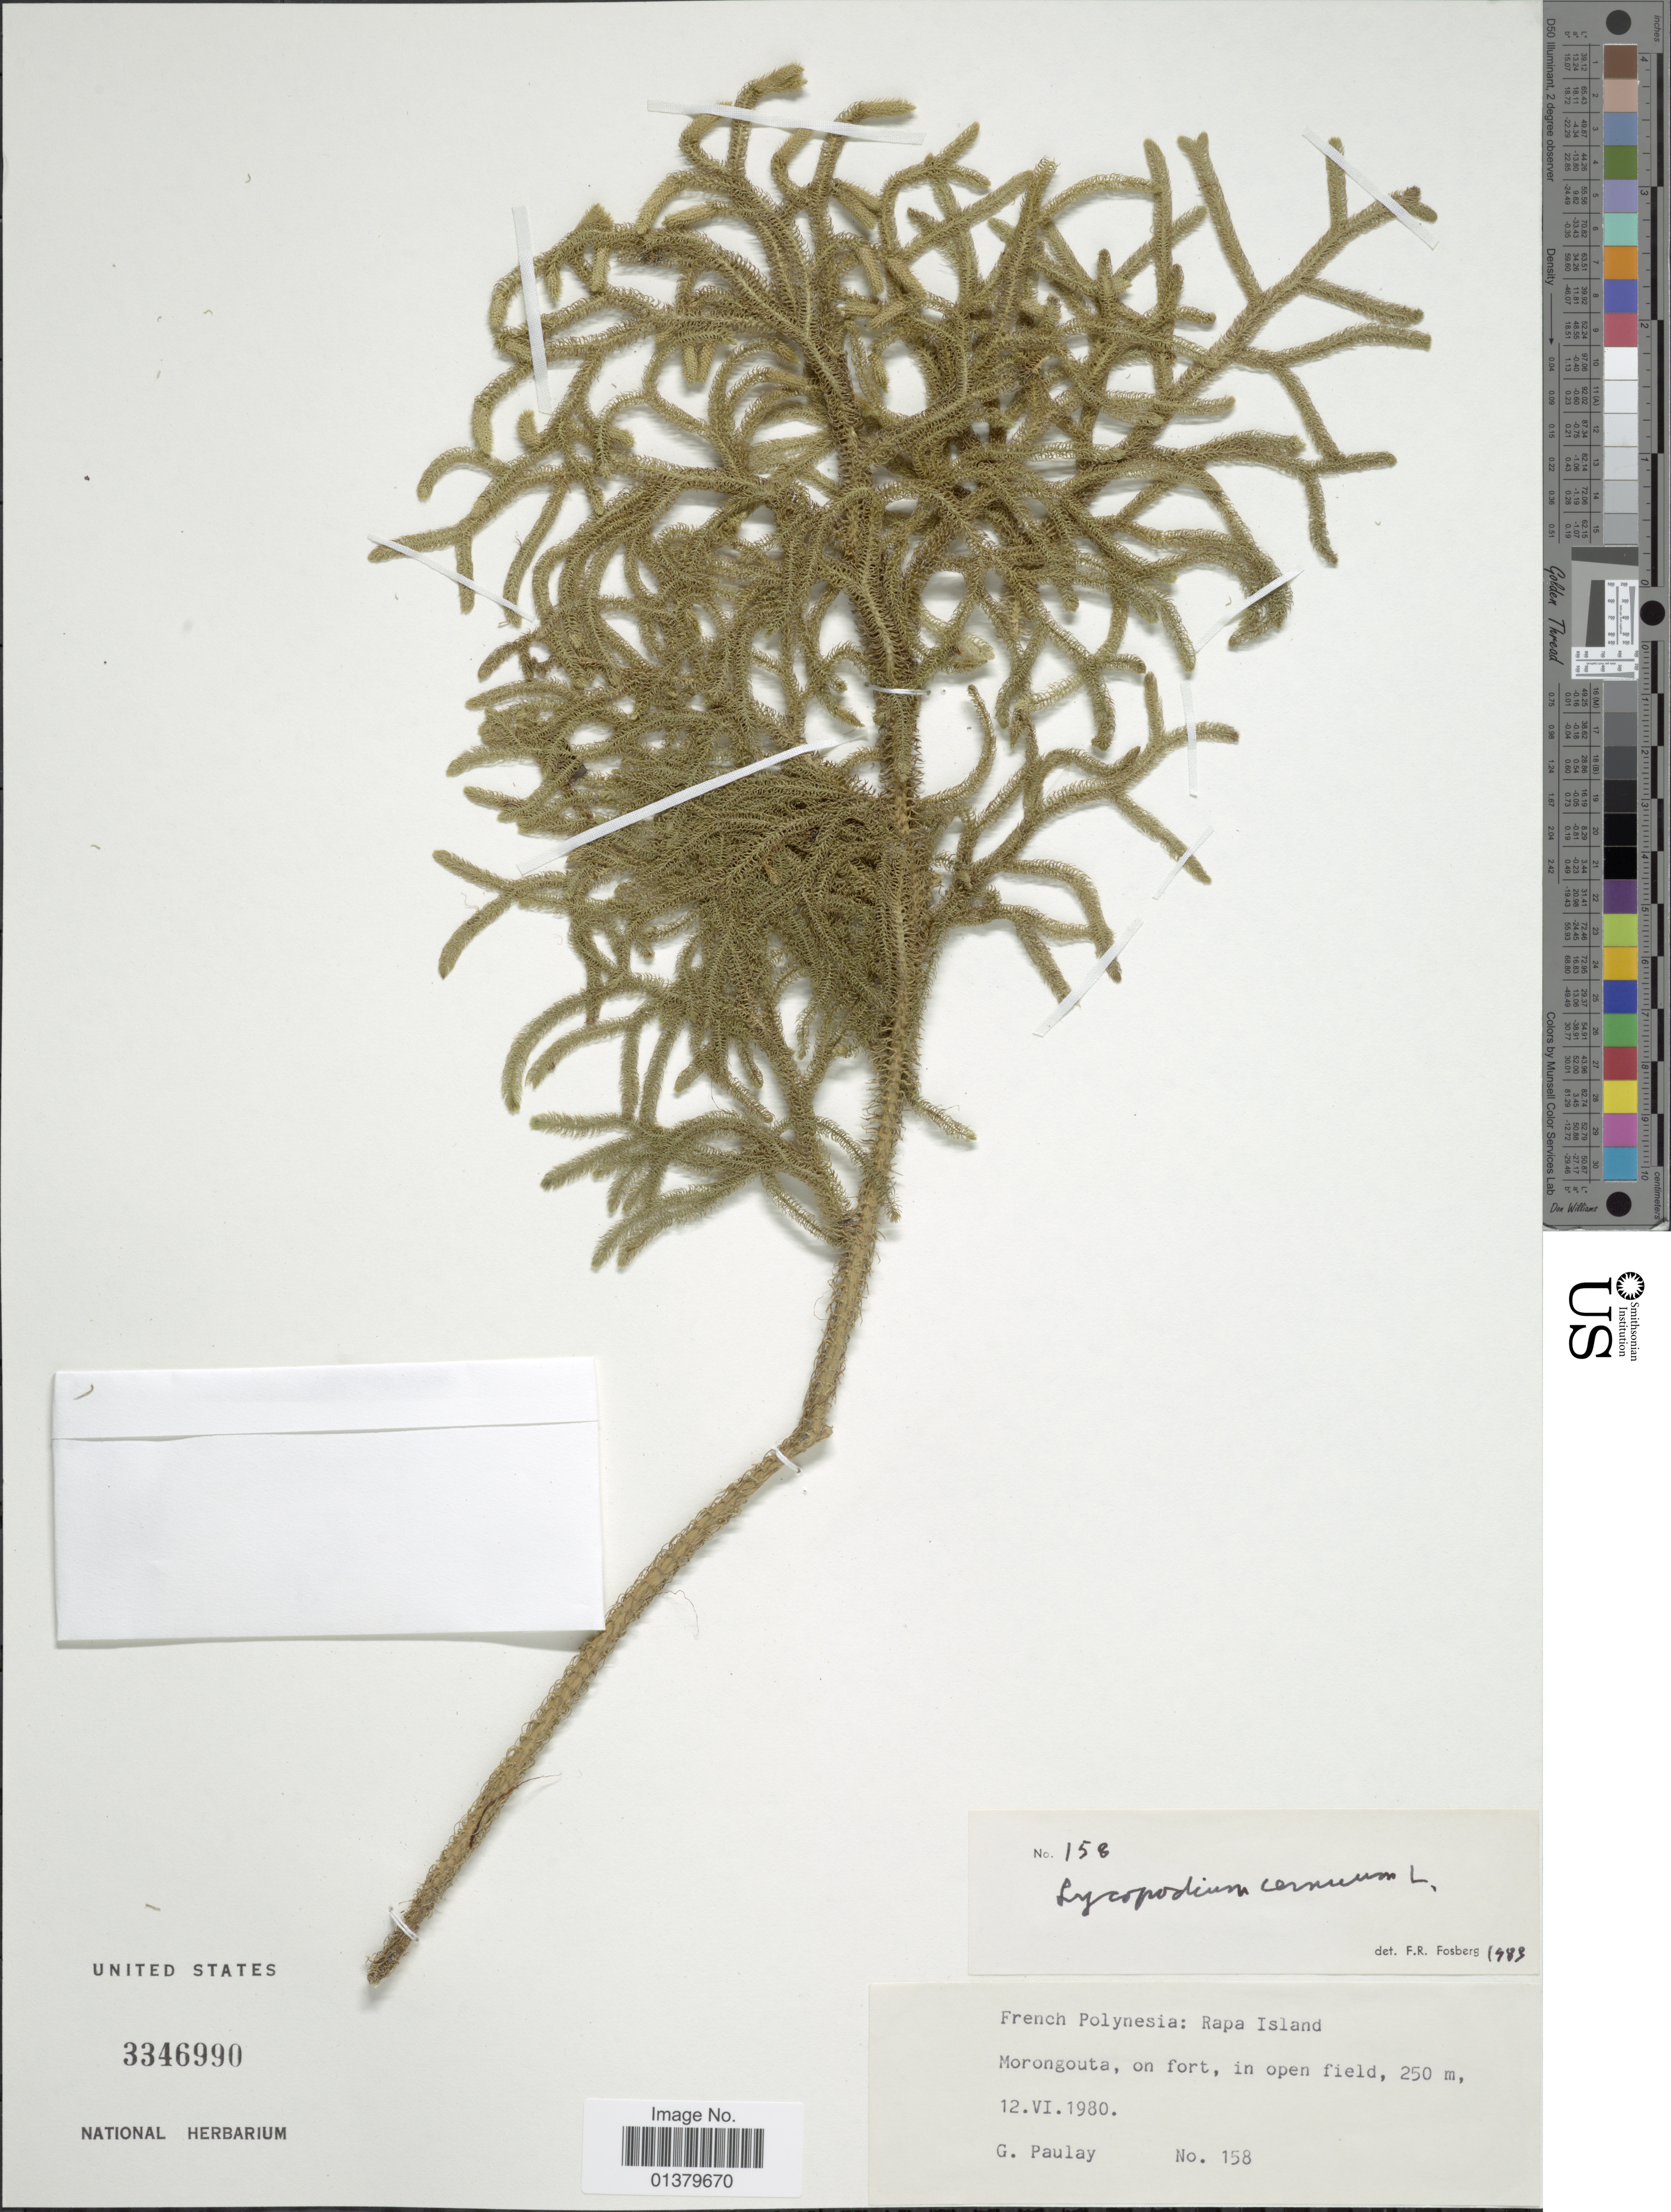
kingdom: Plantae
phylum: Tracheophyta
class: Lycopodiopsida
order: Lycopodiales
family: Lycopodiaceae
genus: Palhinhaea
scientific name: Palhinhaea cernua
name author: (L.) Vasc. & Franco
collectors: G. Paulay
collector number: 158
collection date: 1980-06-12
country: French Polynesia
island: Rapa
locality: Rapa Island Morongouta, on fort, in open field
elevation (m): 250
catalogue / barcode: US 3346990